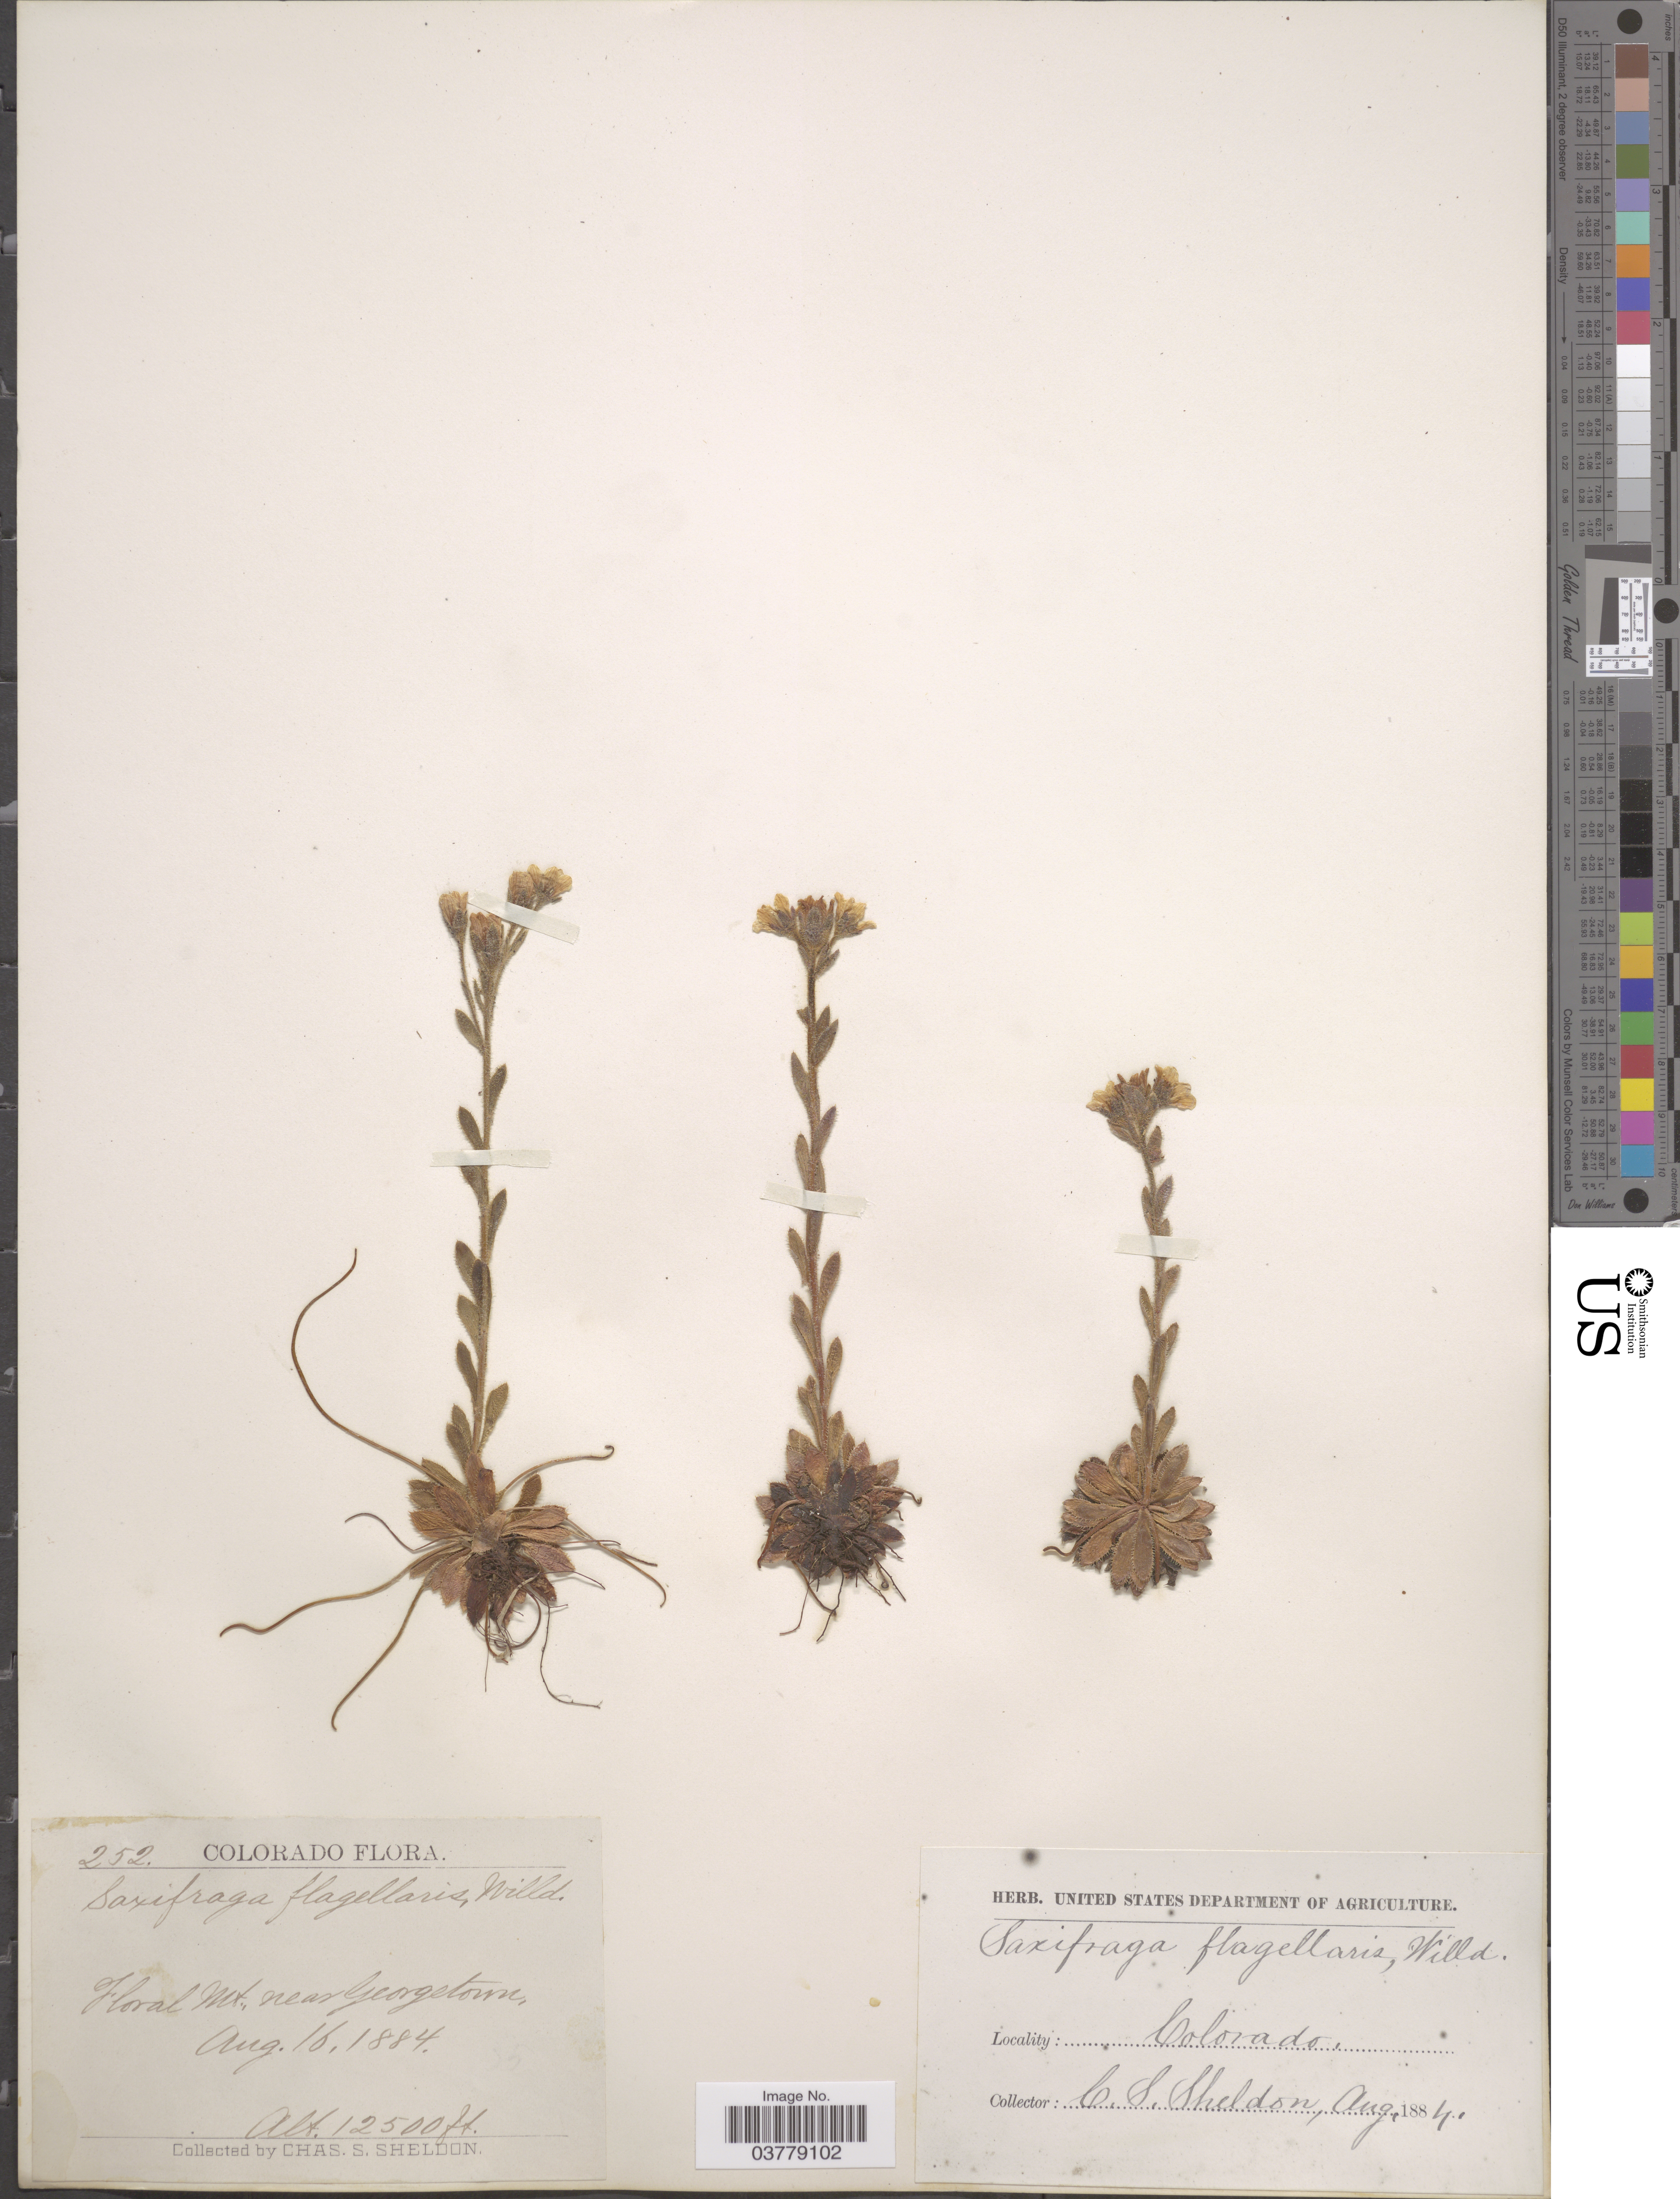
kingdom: Plantae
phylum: Tracheophyta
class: Magnoliopsida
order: Saxifragales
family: Saxifragaceae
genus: Saxifraga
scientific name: Saxifraga flagellaris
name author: Willd. ex Sternb.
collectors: C. S. Sheldon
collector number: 252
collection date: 1884-08-16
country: United States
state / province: Colorado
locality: Floral Mt., near Georgetown.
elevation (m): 3810